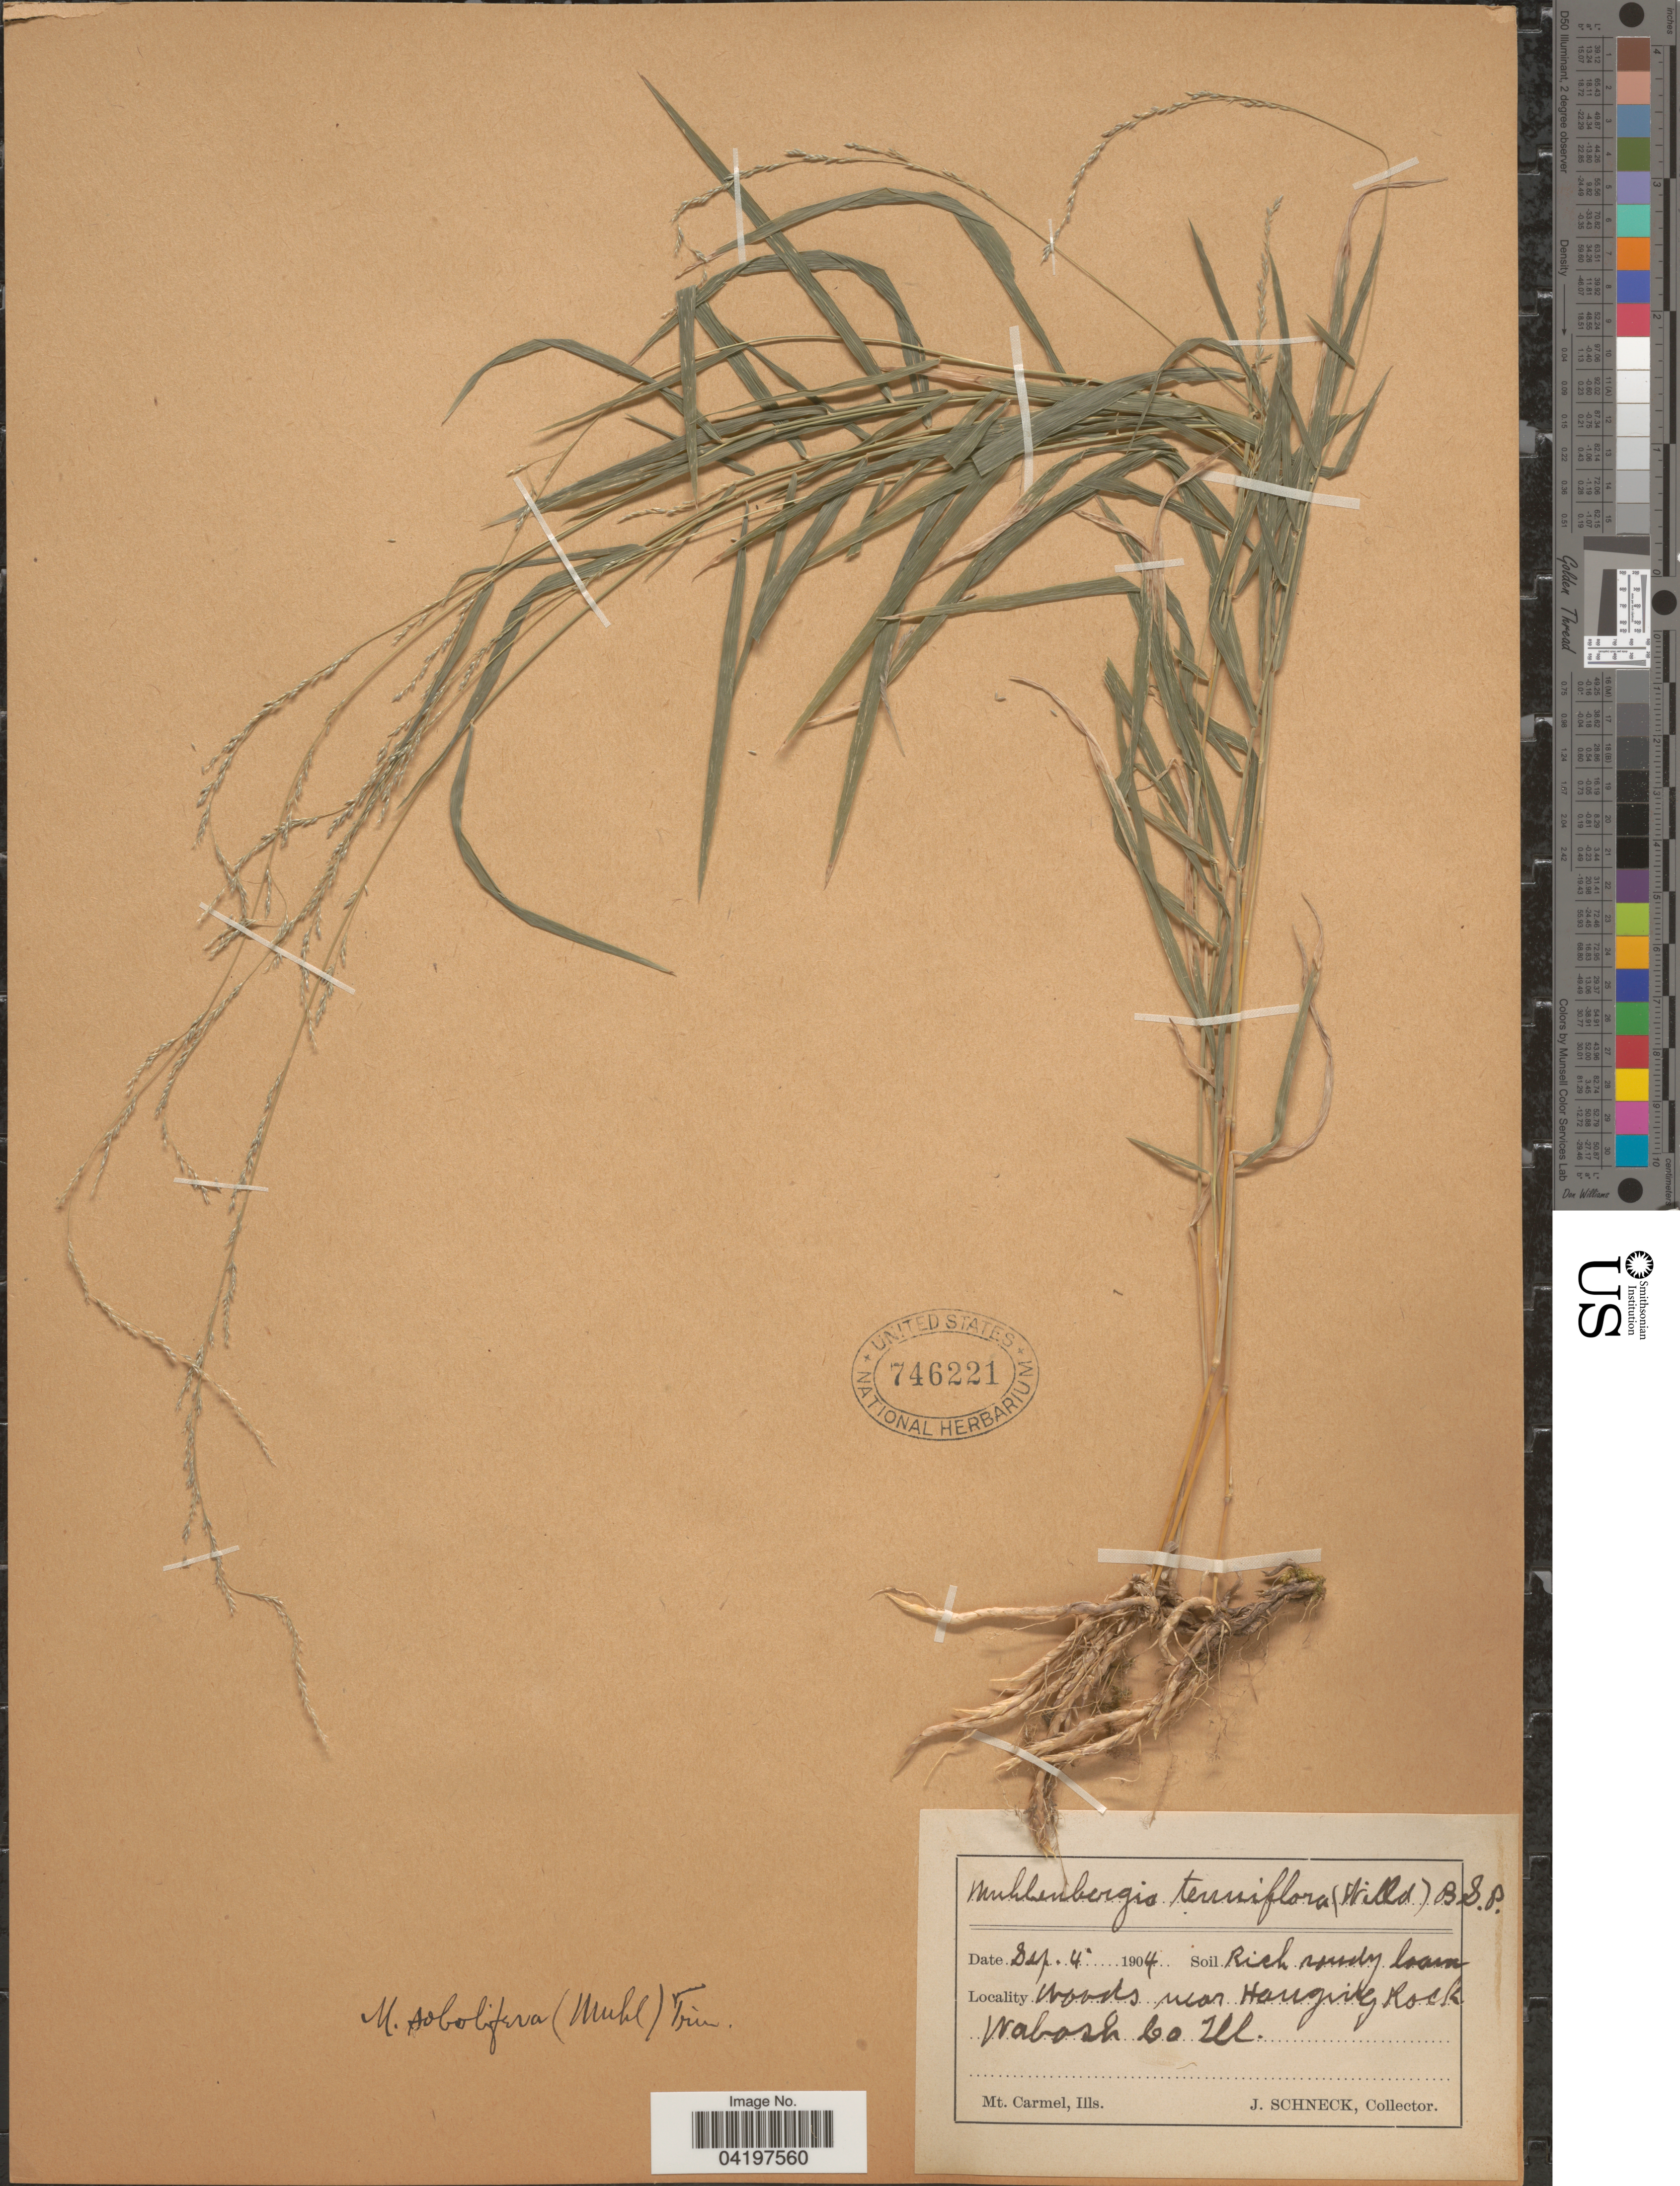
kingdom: Plantae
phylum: Tracheophyta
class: Liliopsida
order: Poales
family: Poaceae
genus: Muhlenbergia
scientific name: Muhlenbergia sobolifera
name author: (Muhl. ex Willd.) Trin.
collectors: J. Schneck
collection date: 1904-09-04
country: United States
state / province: Illinois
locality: Woods near Hanging Rock. Wabash Co.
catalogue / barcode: US 746221